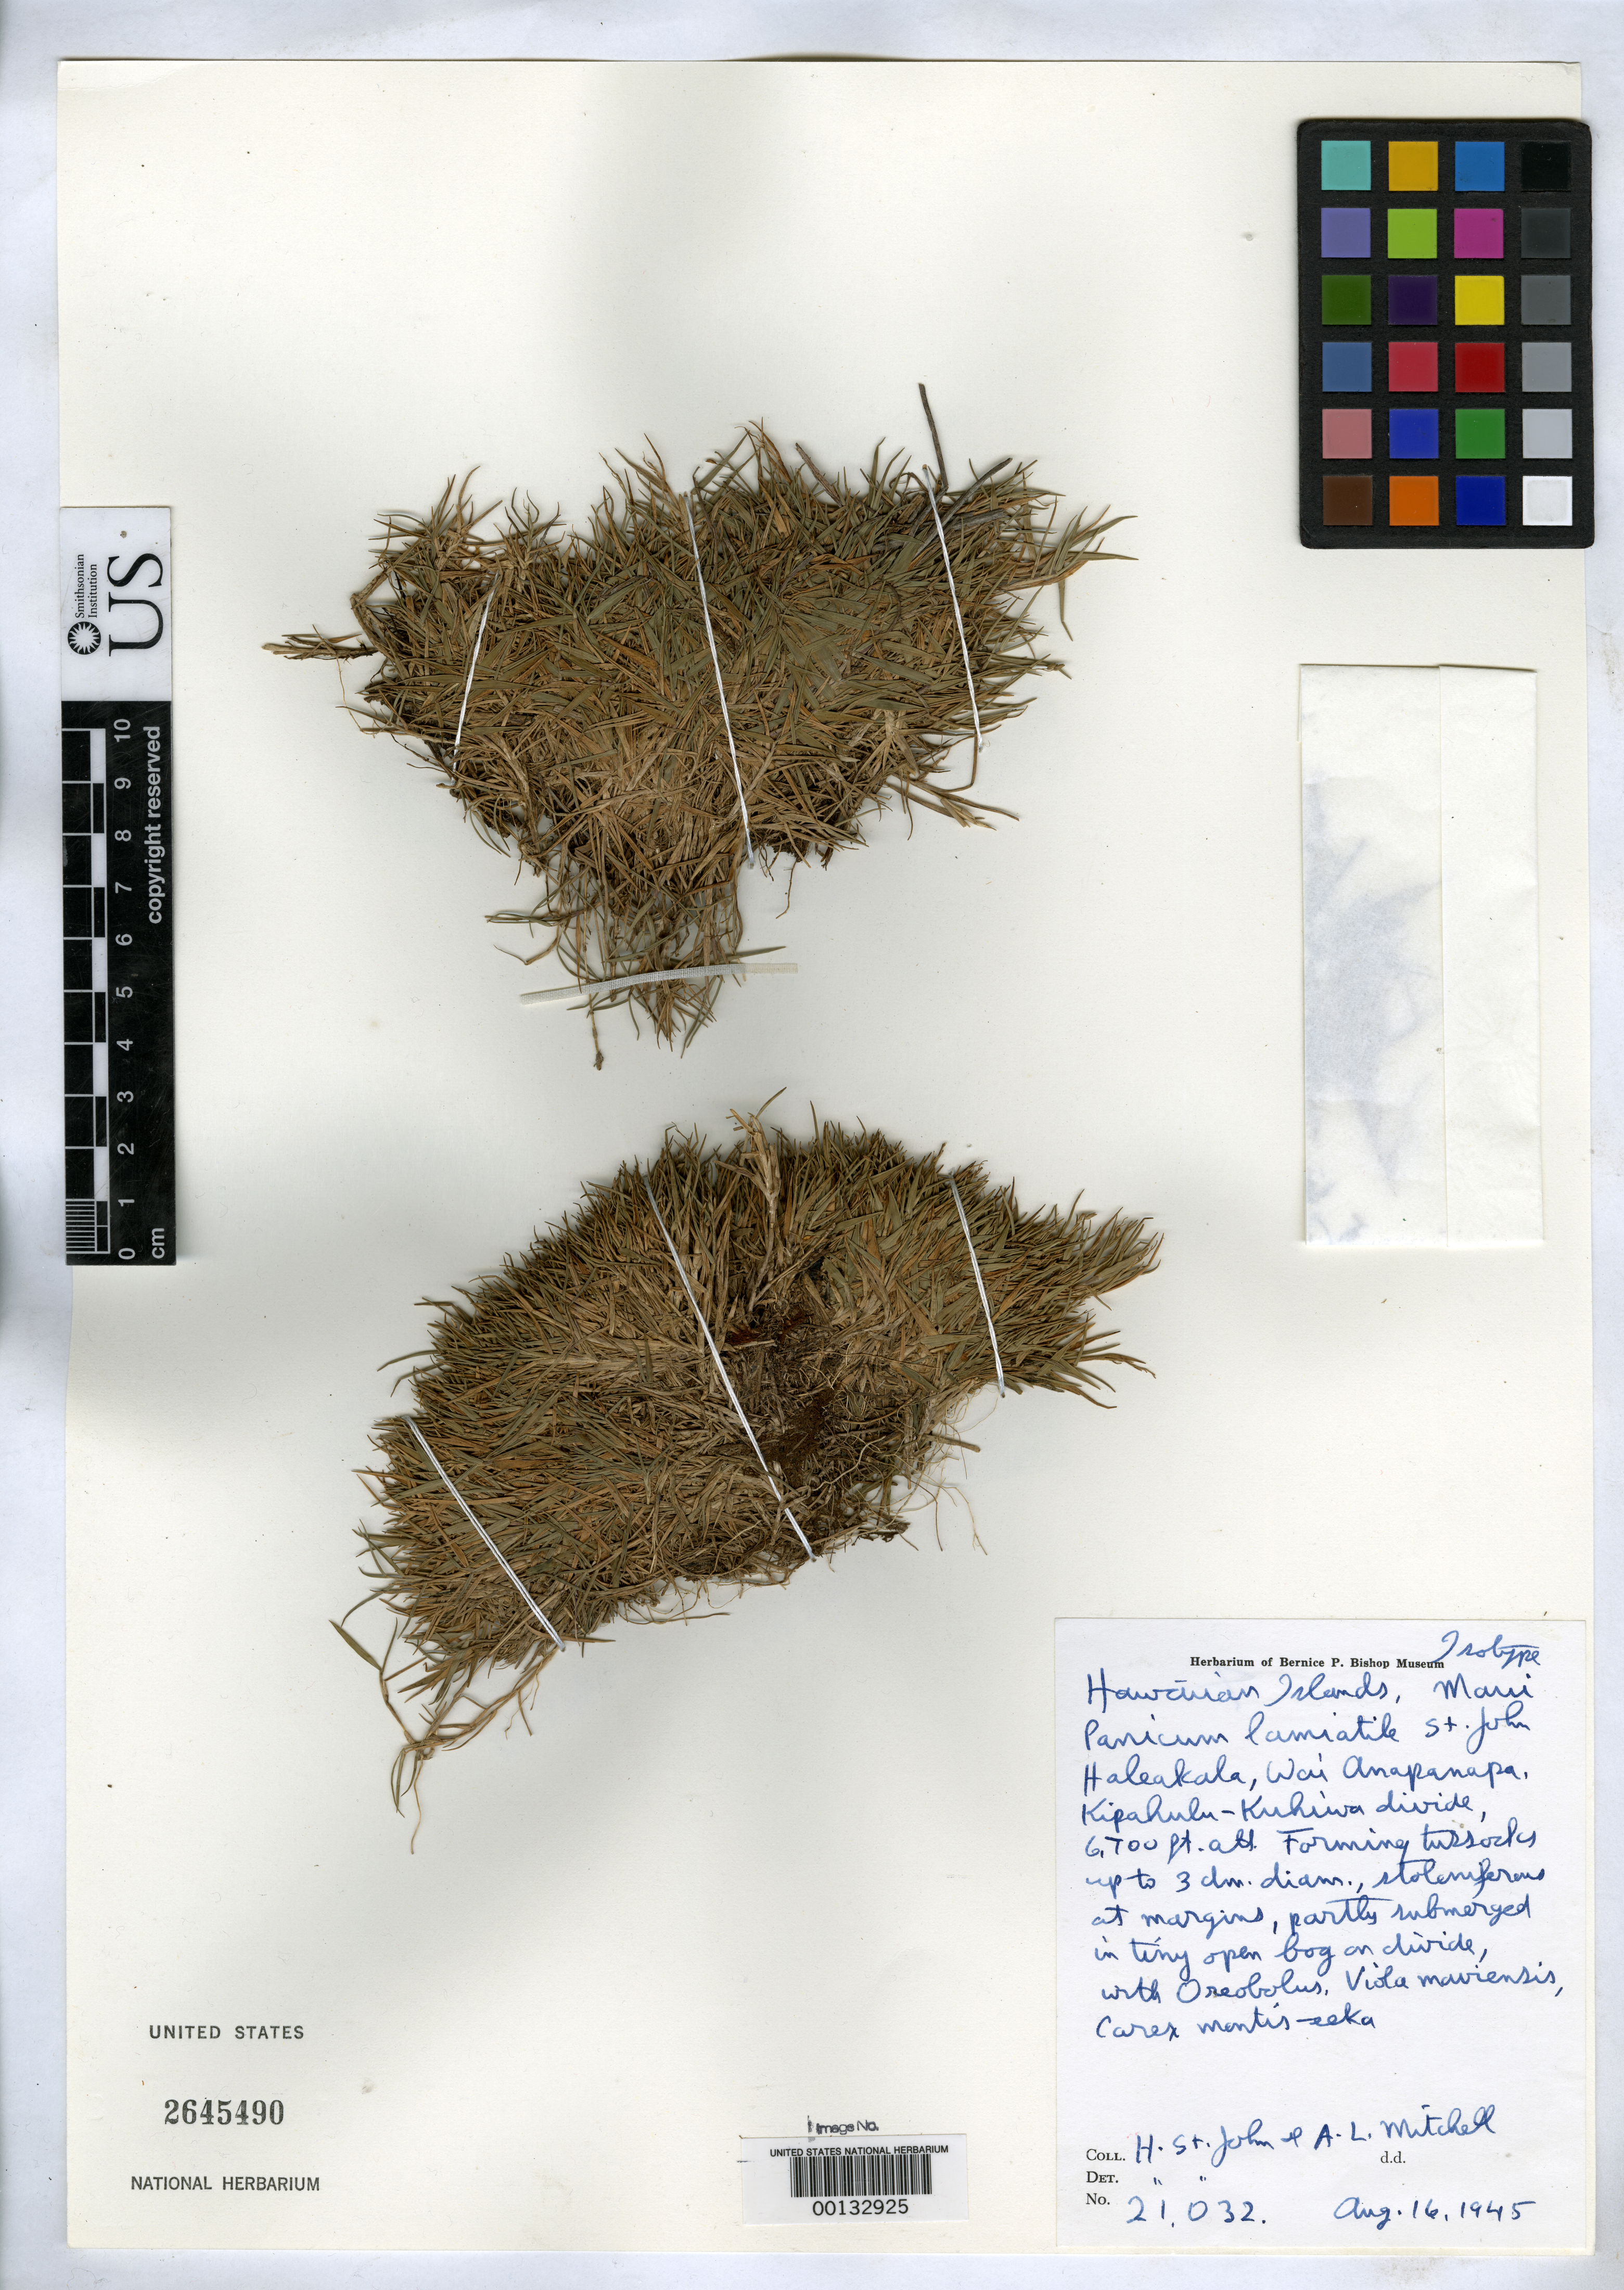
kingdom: Plantae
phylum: Tracheophyta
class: Liliopsida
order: Poales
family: Poaceae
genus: Panicum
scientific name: Panicum lamiatile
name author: H. St. John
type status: Isotype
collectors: H. St. John & A. Mitchell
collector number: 21032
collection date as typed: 16 Aug 1945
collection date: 1945-08-16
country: United States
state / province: Hawaii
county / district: Maui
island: Maui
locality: Haleakala, Wai Anapanapa, Kipahulu- Kuhiwa Divide.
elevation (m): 2042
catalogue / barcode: US 2645490